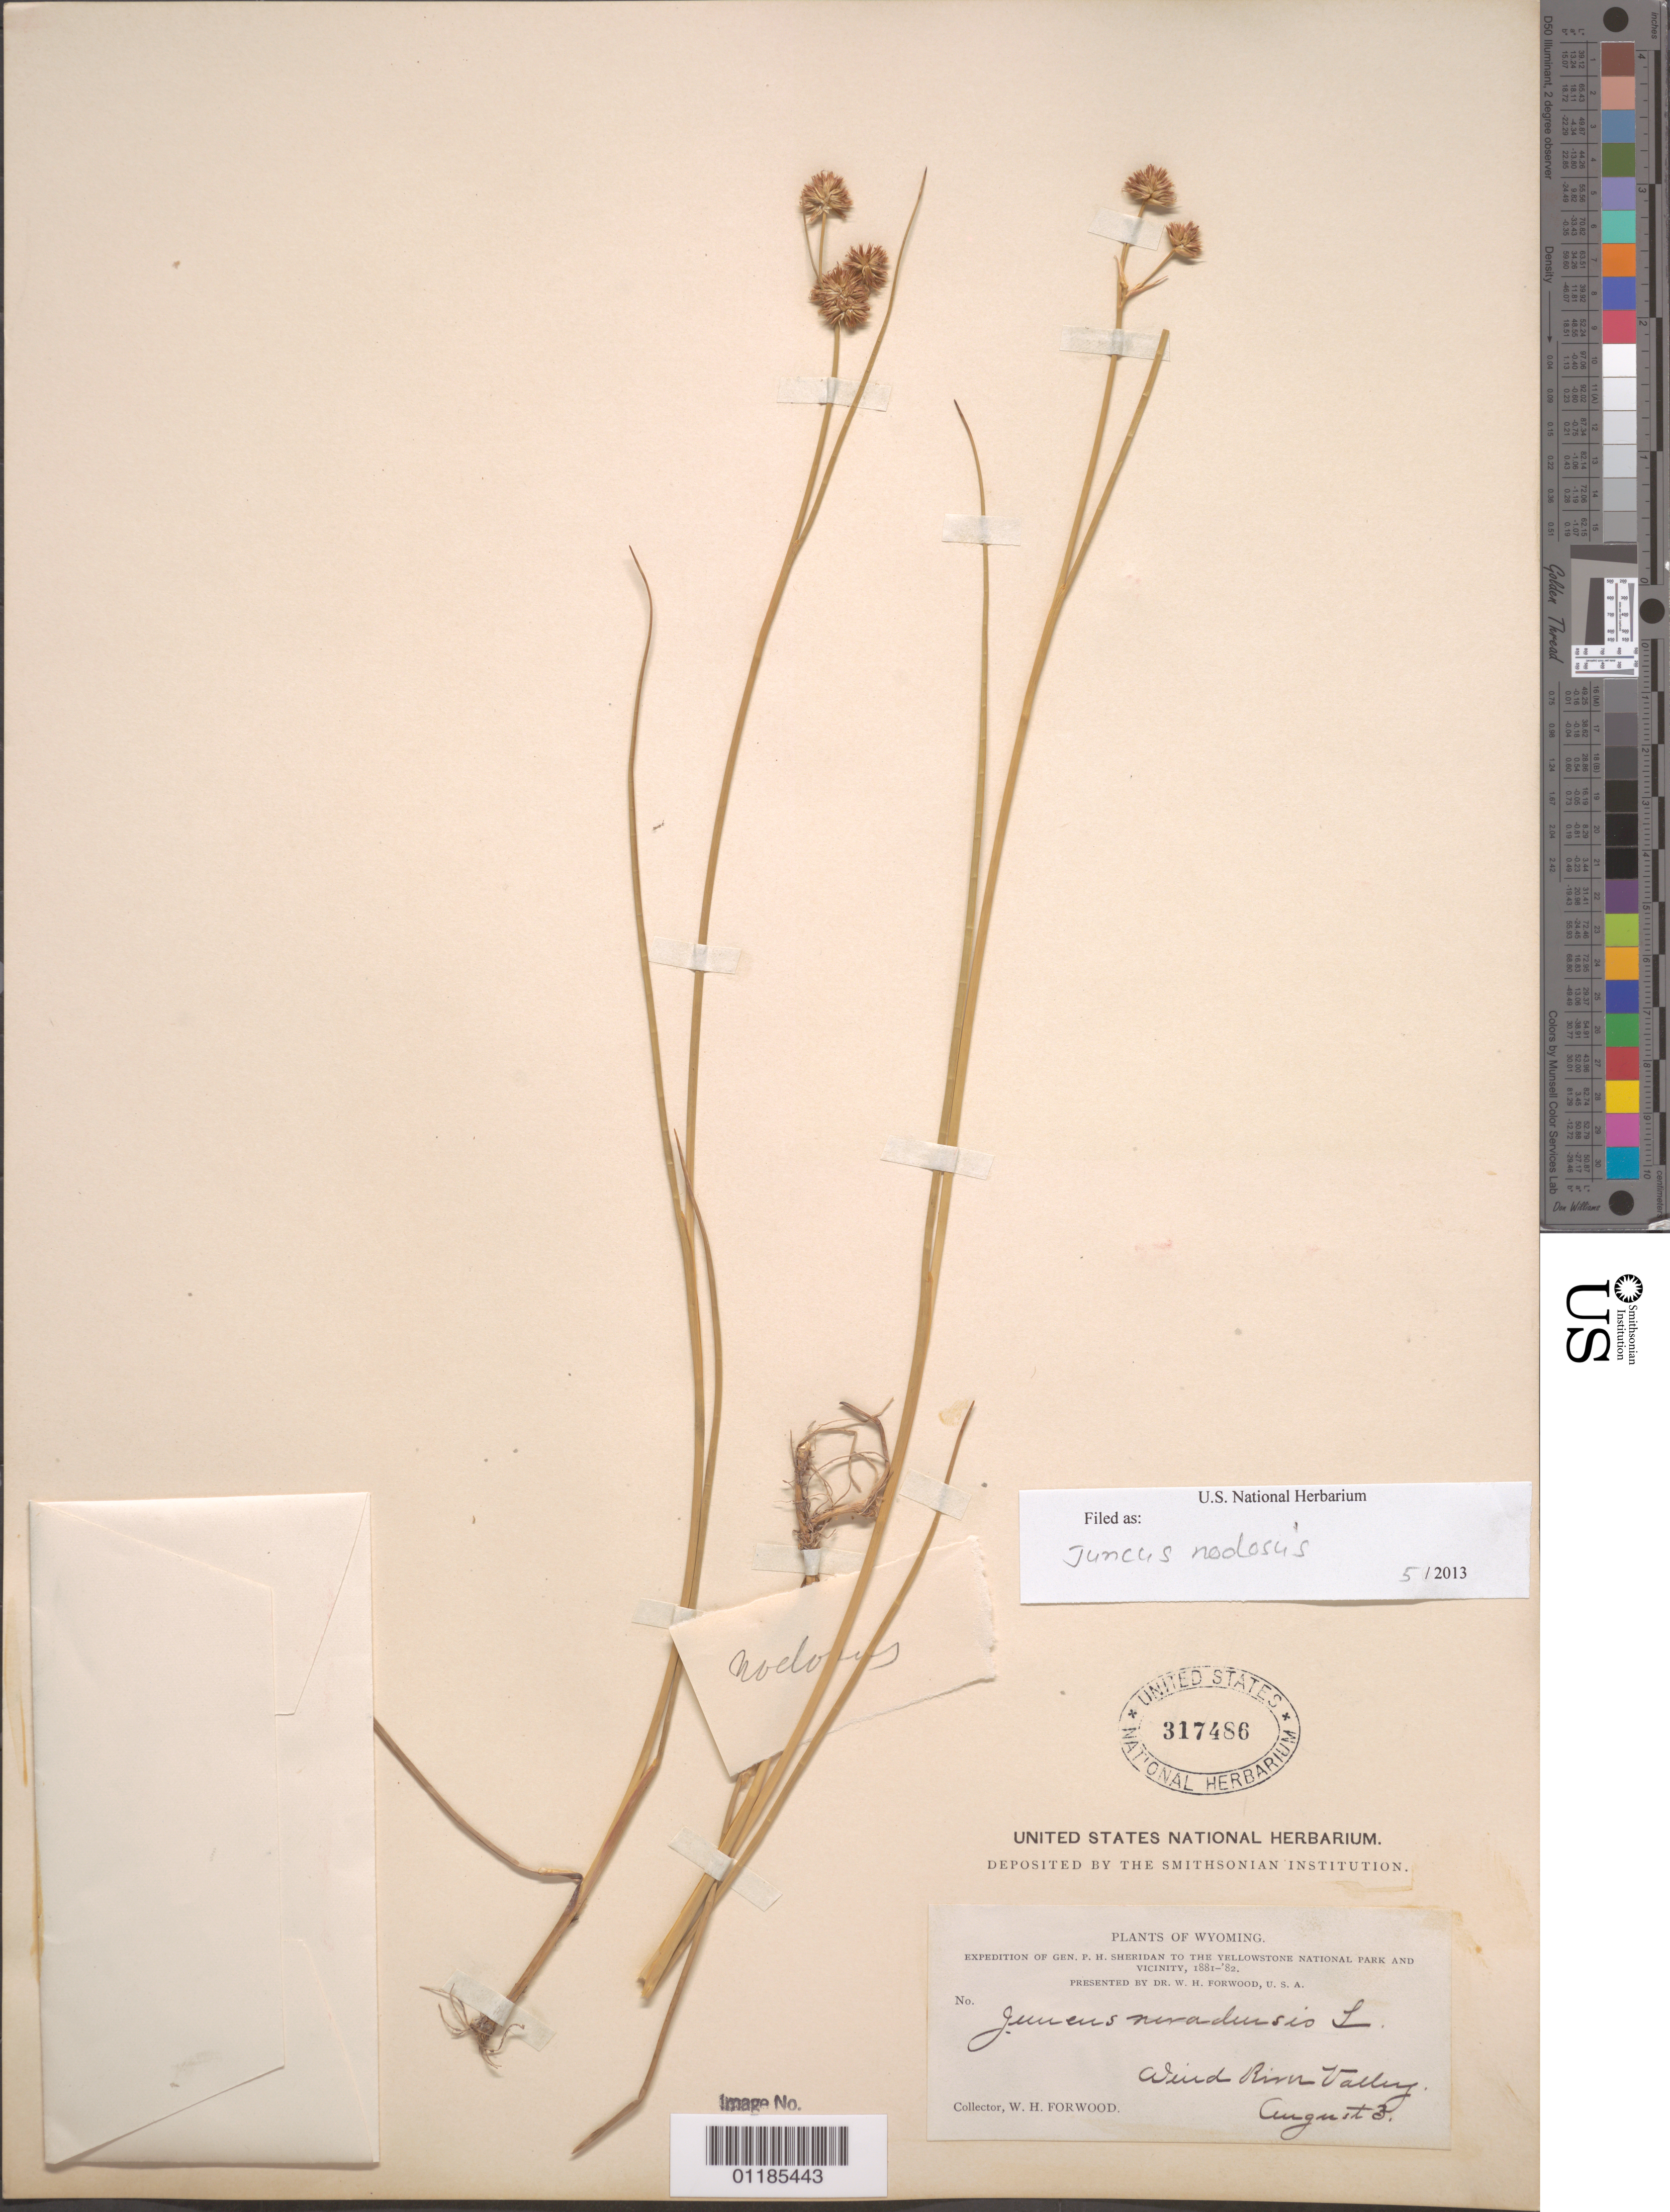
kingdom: Plantae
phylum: Tracheophyta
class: Liliopsida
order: Poales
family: Juncaceae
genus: Juncus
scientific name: Juncus nodosus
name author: L.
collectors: W. Forwood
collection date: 1881-08-03 or 1882-08-03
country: United States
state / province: Wyoming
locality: Wind River Valley.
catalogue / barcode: US 317486